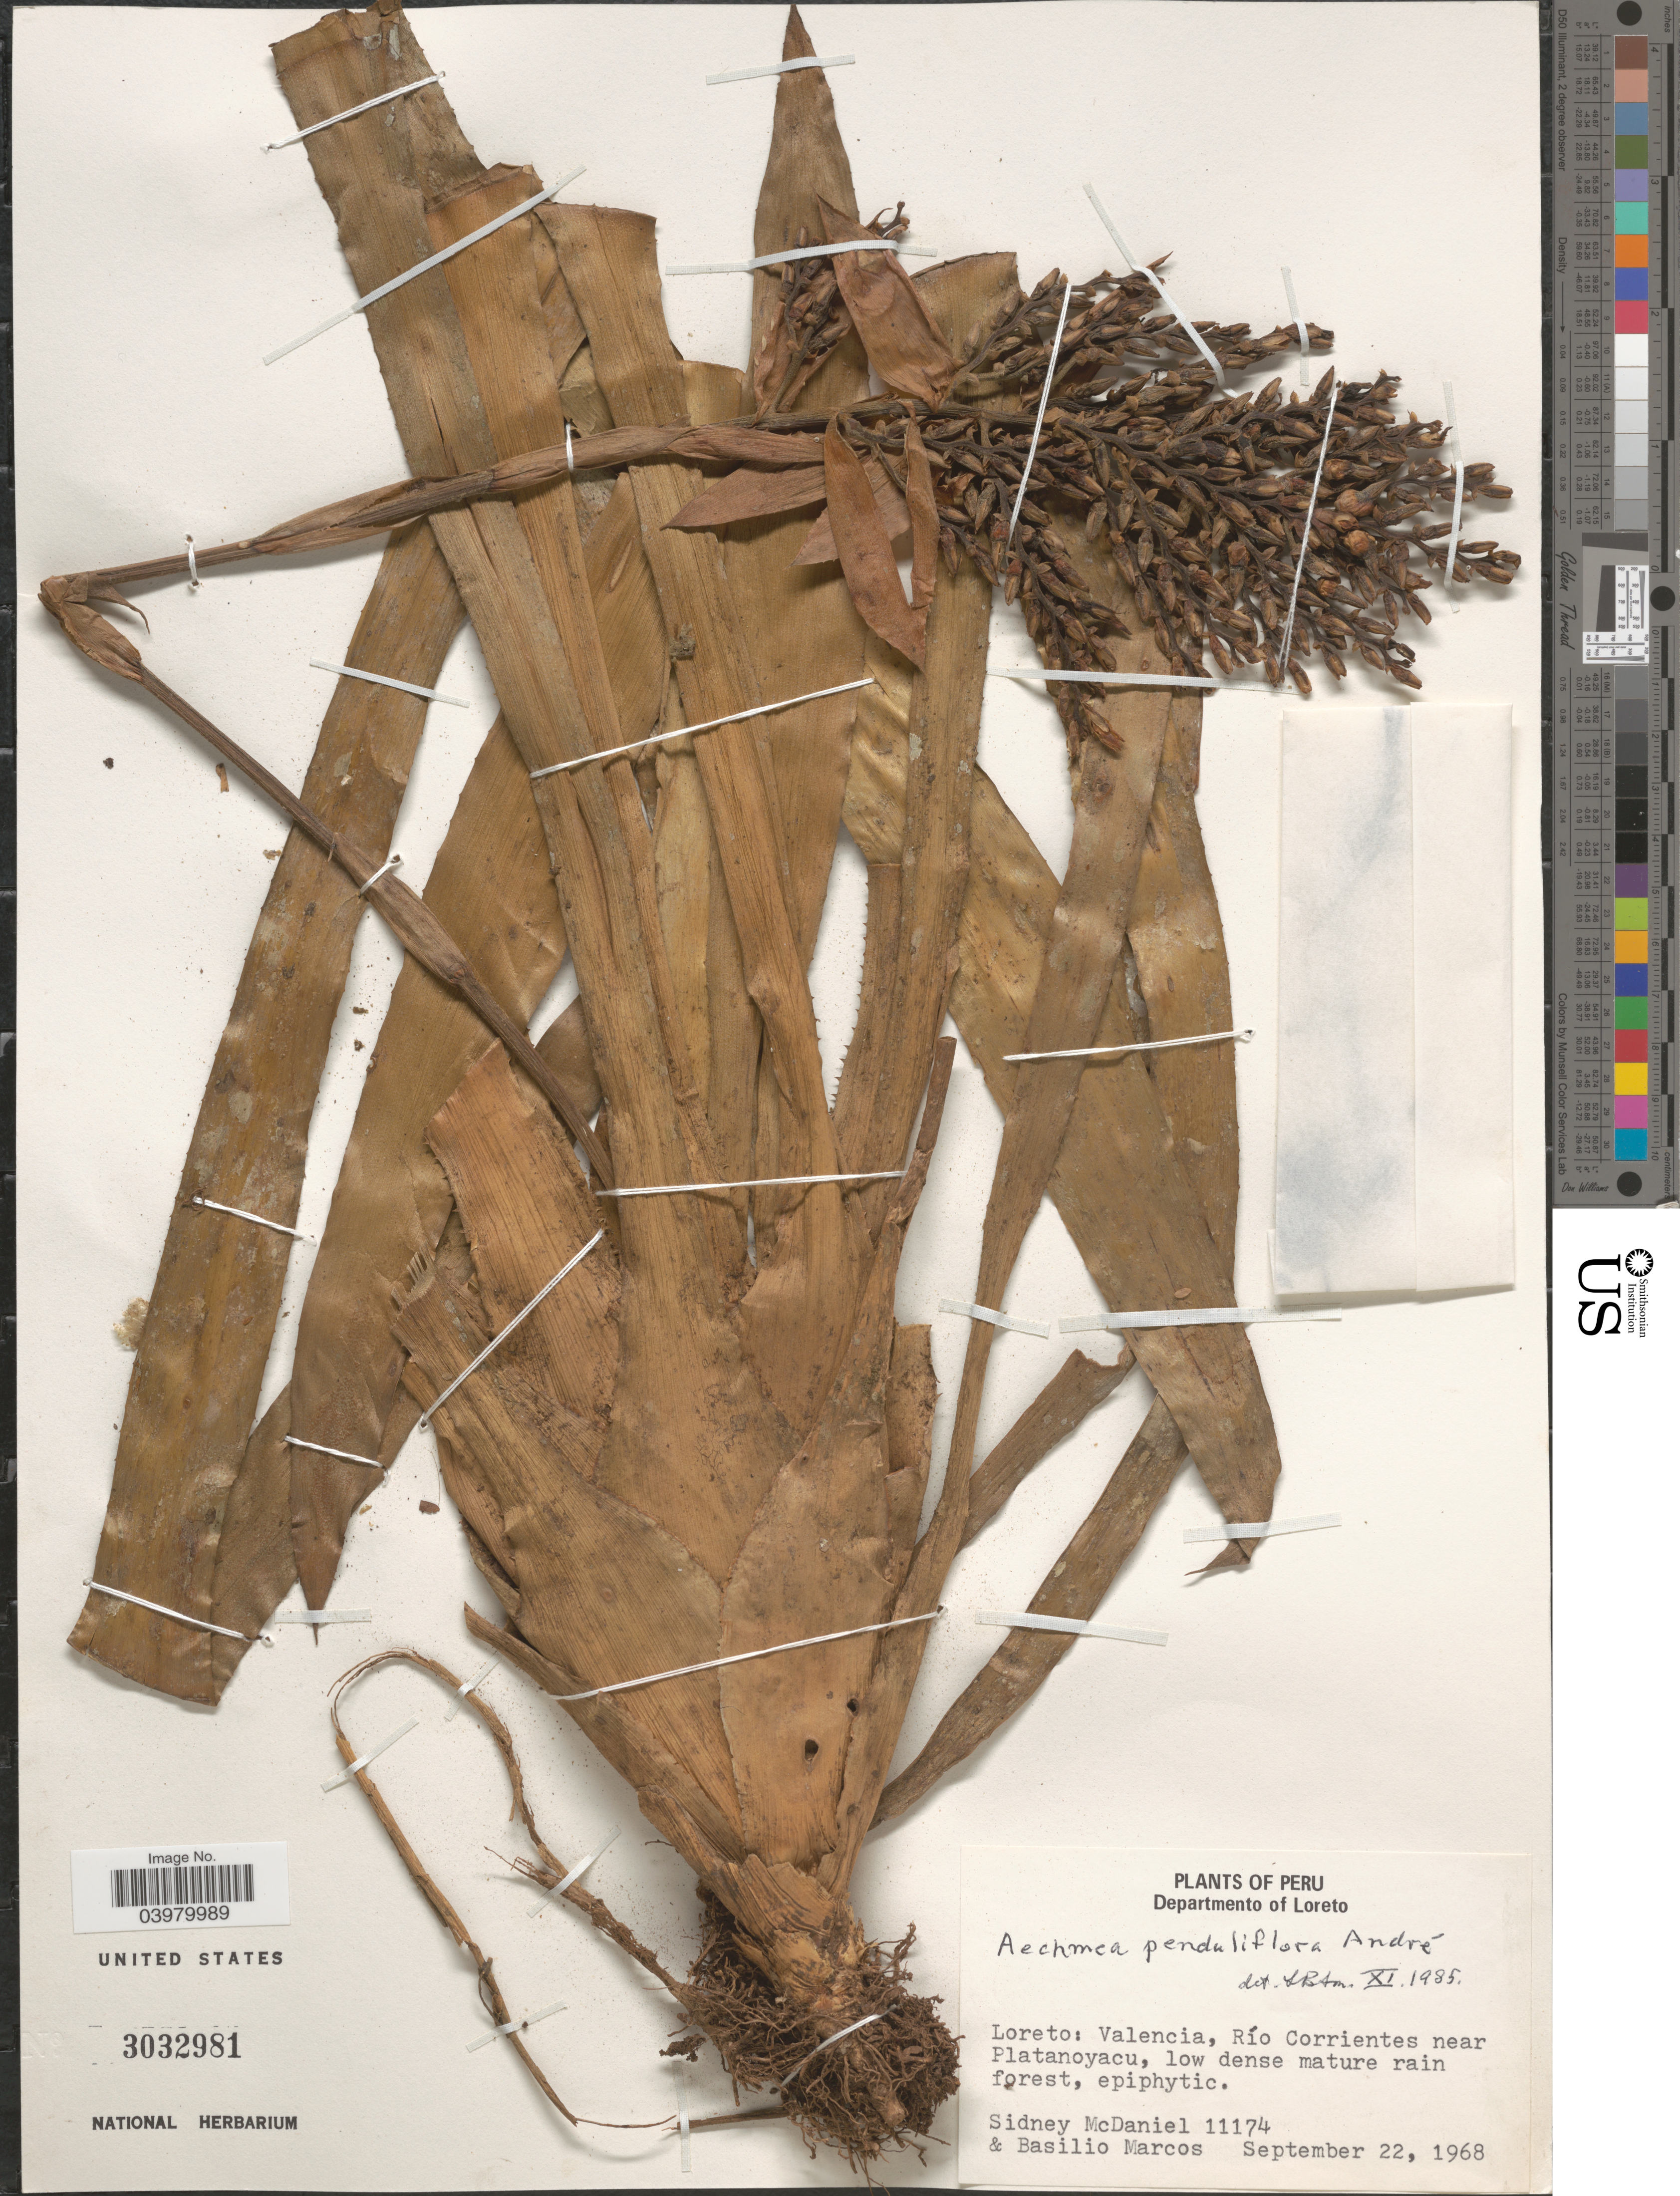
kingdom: Plantae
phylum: Tracheophyta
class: Liliopsida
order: Poales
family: Bromeliaceae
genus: Aechmea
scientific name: Aechmea penduliflora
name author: André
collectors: S. McDaniel & B. Marcos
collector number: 11174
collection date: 1968-09-22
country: Peru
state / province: Loreto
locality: Departmento of Loreto. Valencia, Río Corrientes near Platanoyacu.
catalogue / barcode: US 3032981